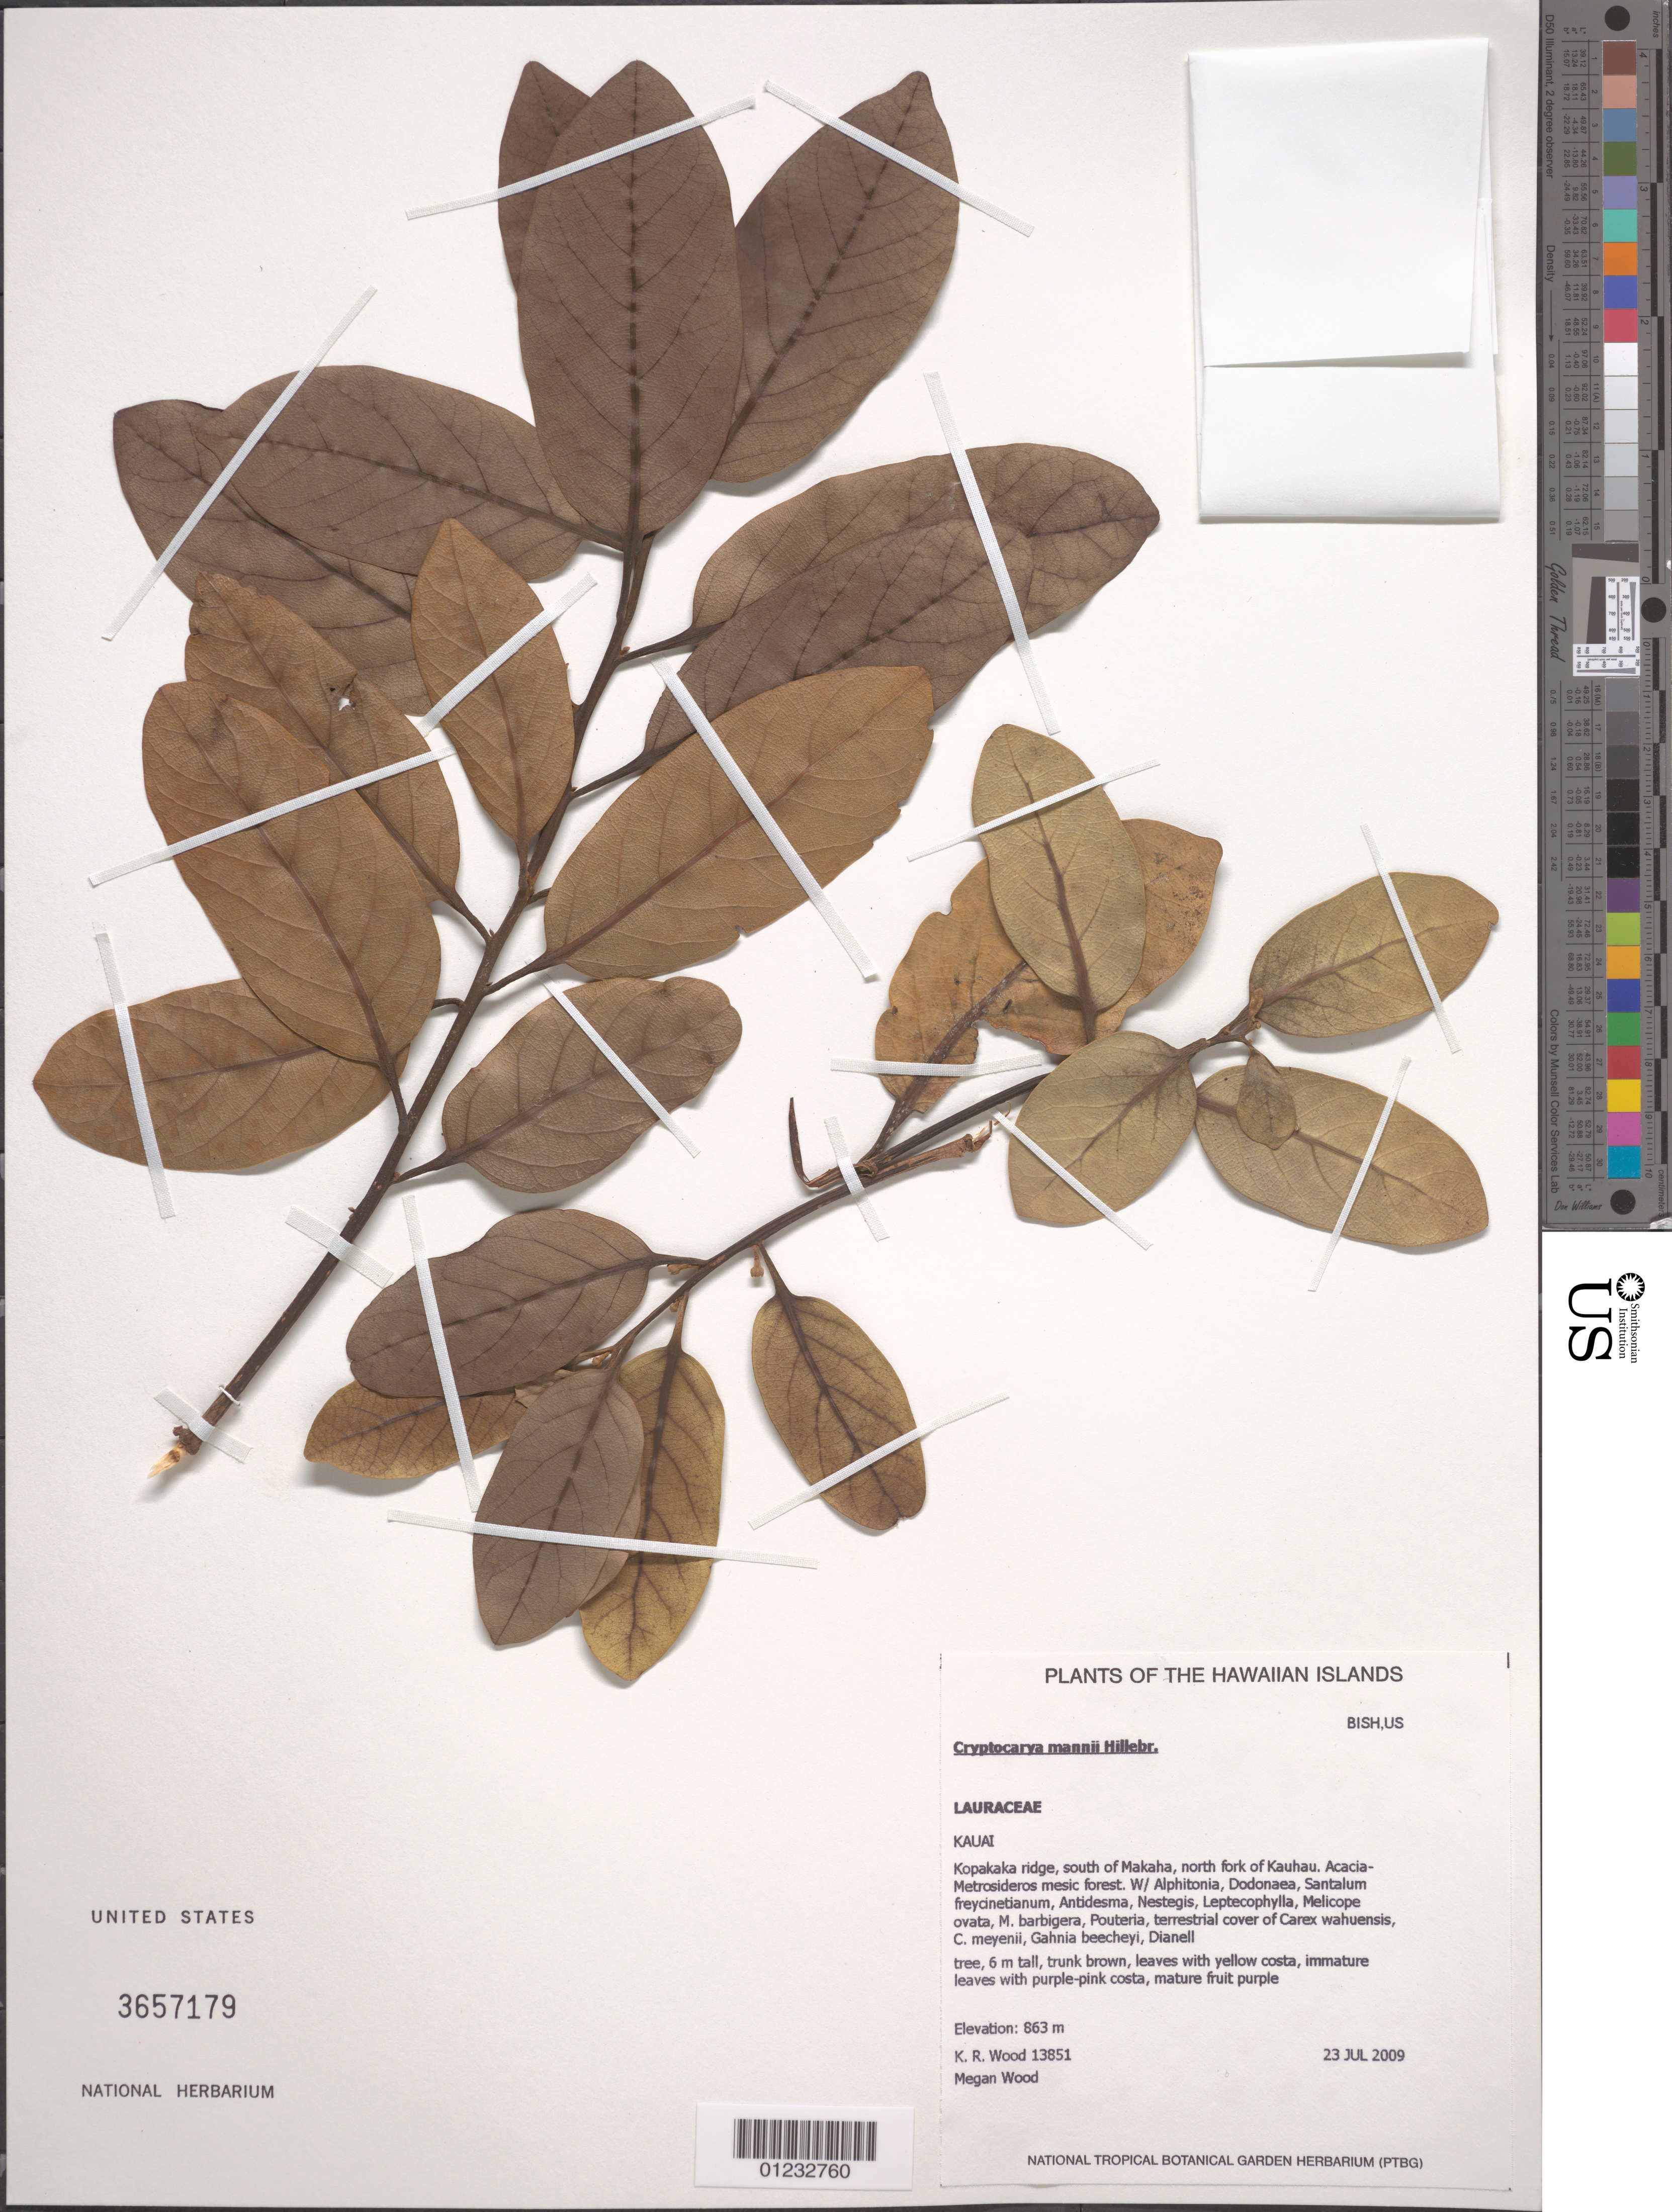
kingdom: Plantae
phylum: Tracheophyta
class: Magnoliopsida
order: Laurales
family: Lauraceae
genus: Cryptocarya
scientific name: Cryptocarya mannii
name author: Hillebr.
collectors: K. R. Wood & M. Wood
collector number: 13851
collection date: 2009-07-23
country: United States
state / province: Hawaii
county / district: Kaui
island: Kaua'i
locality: Kopakaka ridge, south of Makaha, north fork of Kauhau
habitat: Mesic forest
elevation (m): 863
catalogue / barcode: US 3657179